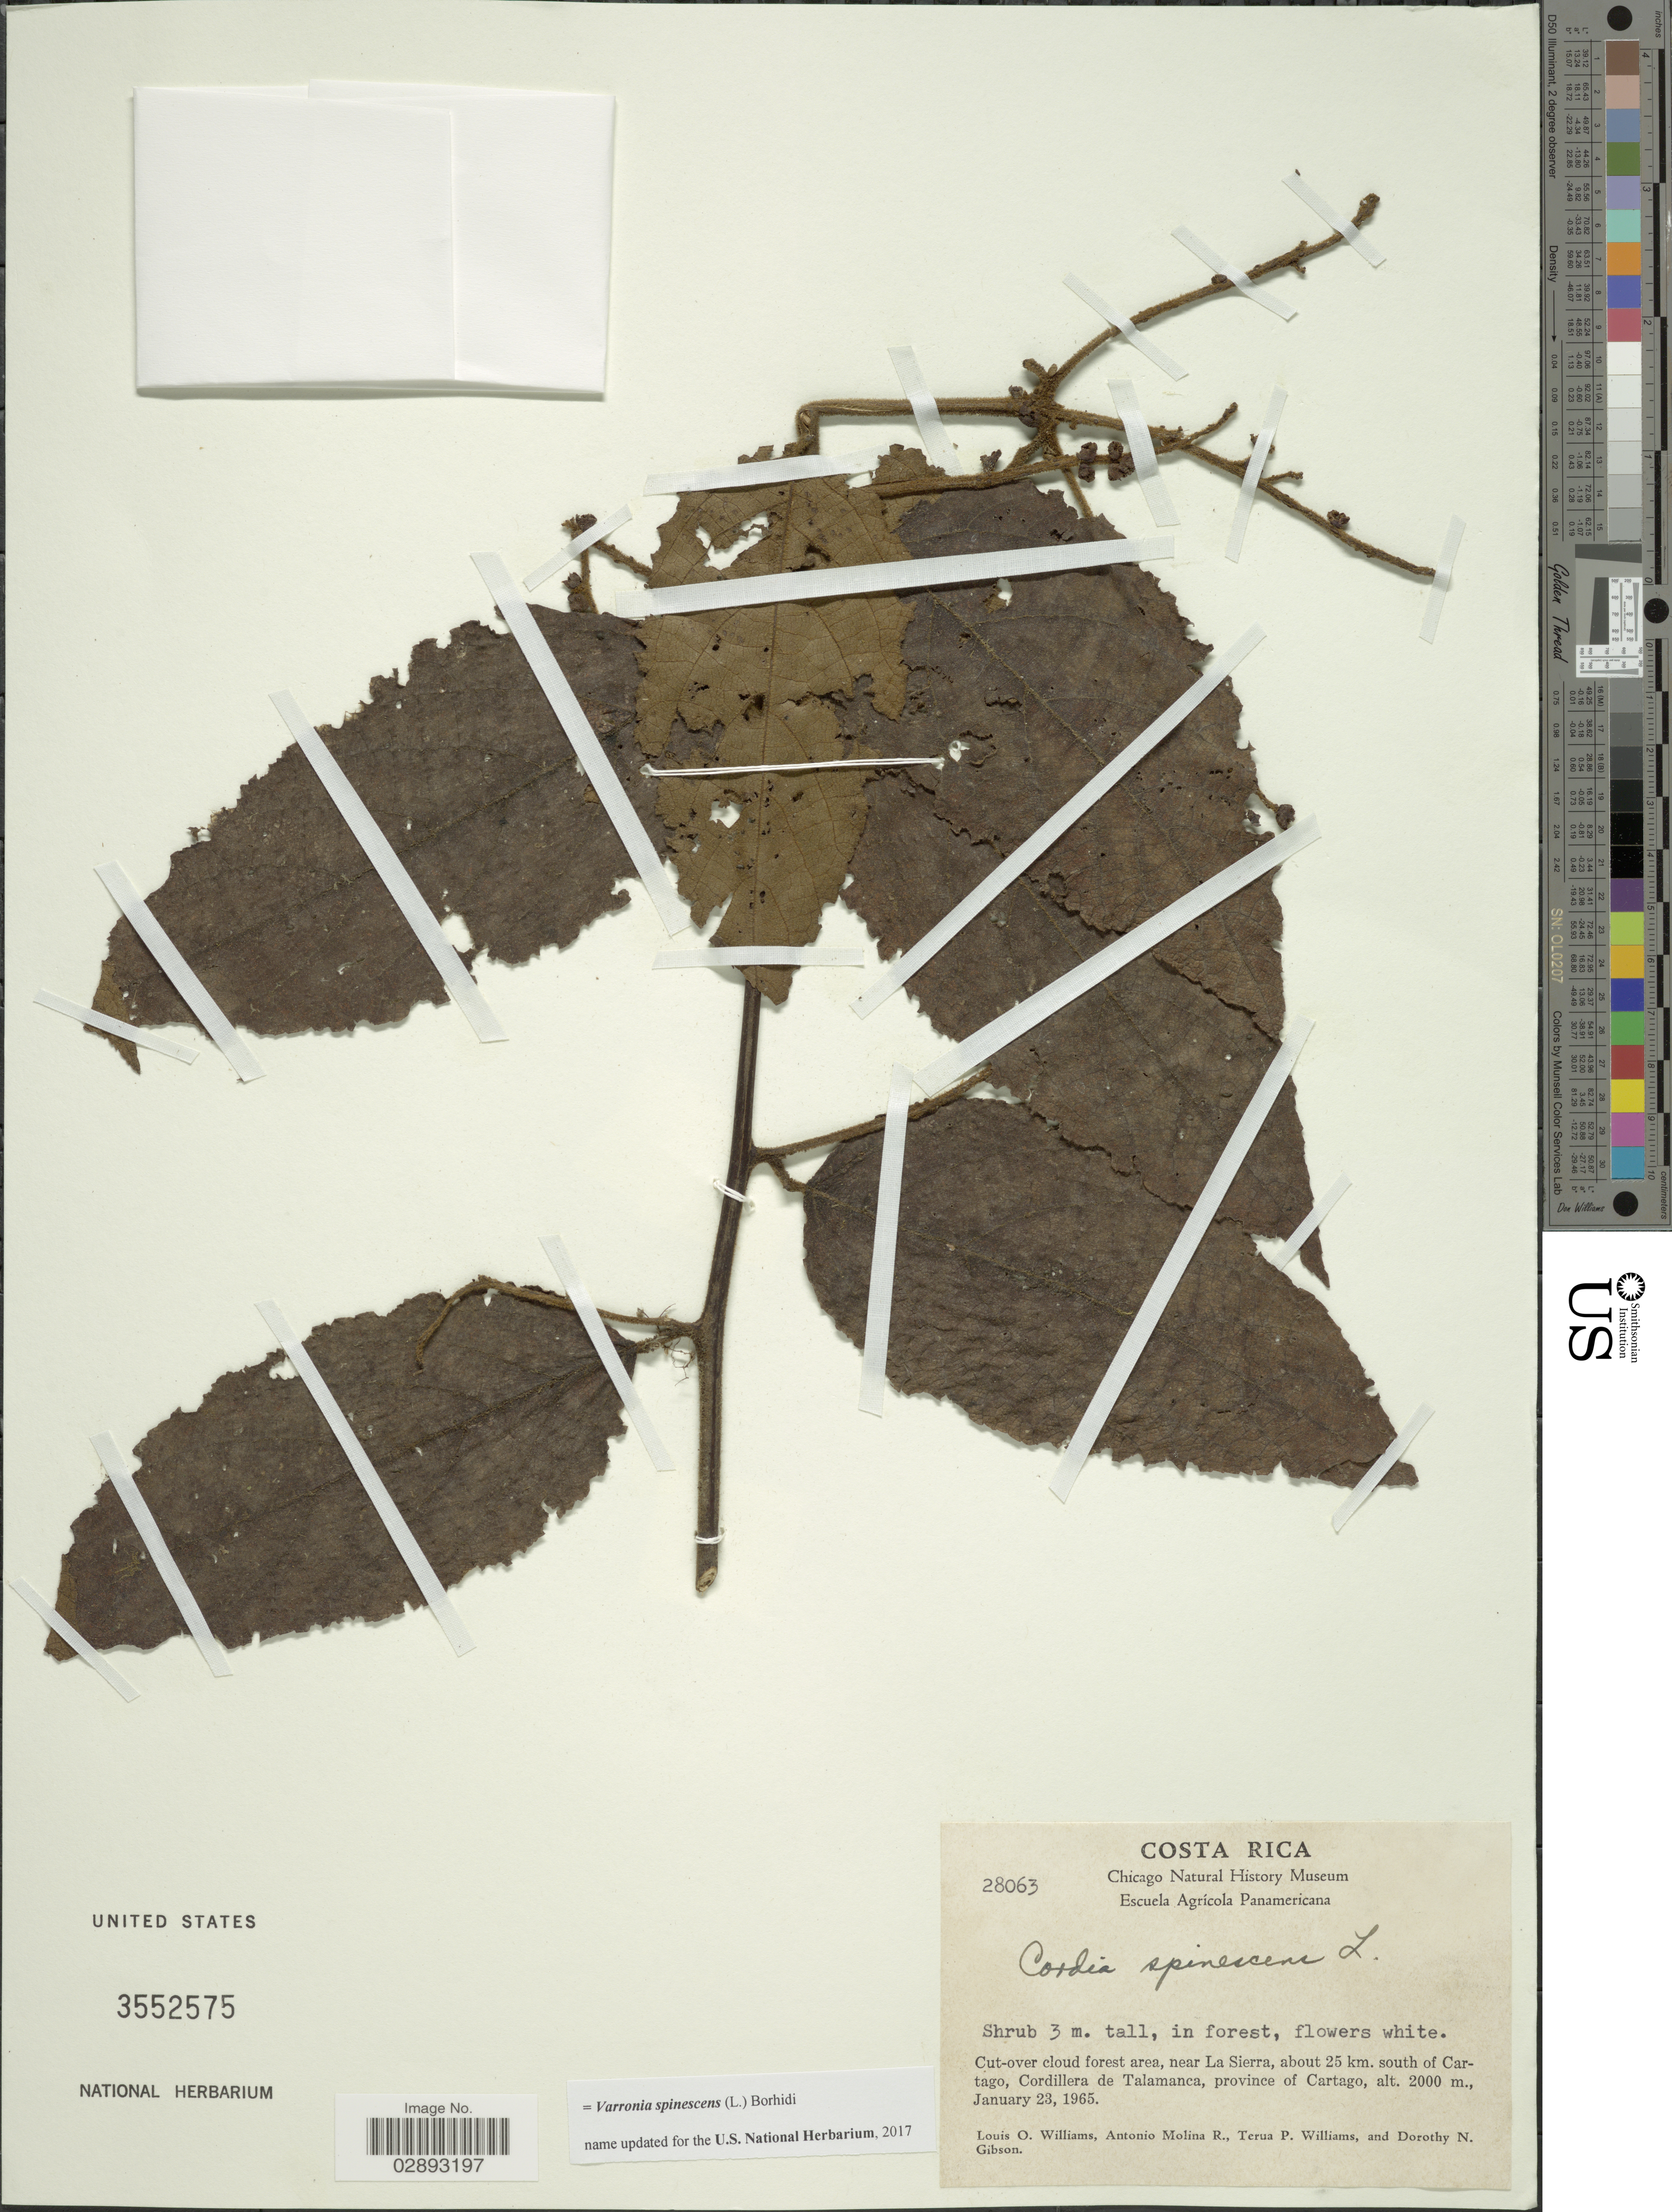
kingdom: Plantae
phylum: Tracheophyta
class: Magnoliopsida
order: Boraginales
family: Cordiaceae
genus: Varronia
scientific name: Varronia spinescens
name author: (L.) Borhidi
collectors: L. O. Williams, A. Molina R., T. Williams & D. N. Gibson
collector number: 28063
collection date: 1965-01-23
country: Costa Rica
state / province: Cartago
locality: Cut-over cloud forest area, near La Sierra, about 25 km. south of Cartago, Cordillera de Talamanca, province of Cartago.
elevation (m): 2000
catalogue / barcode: US 3552575